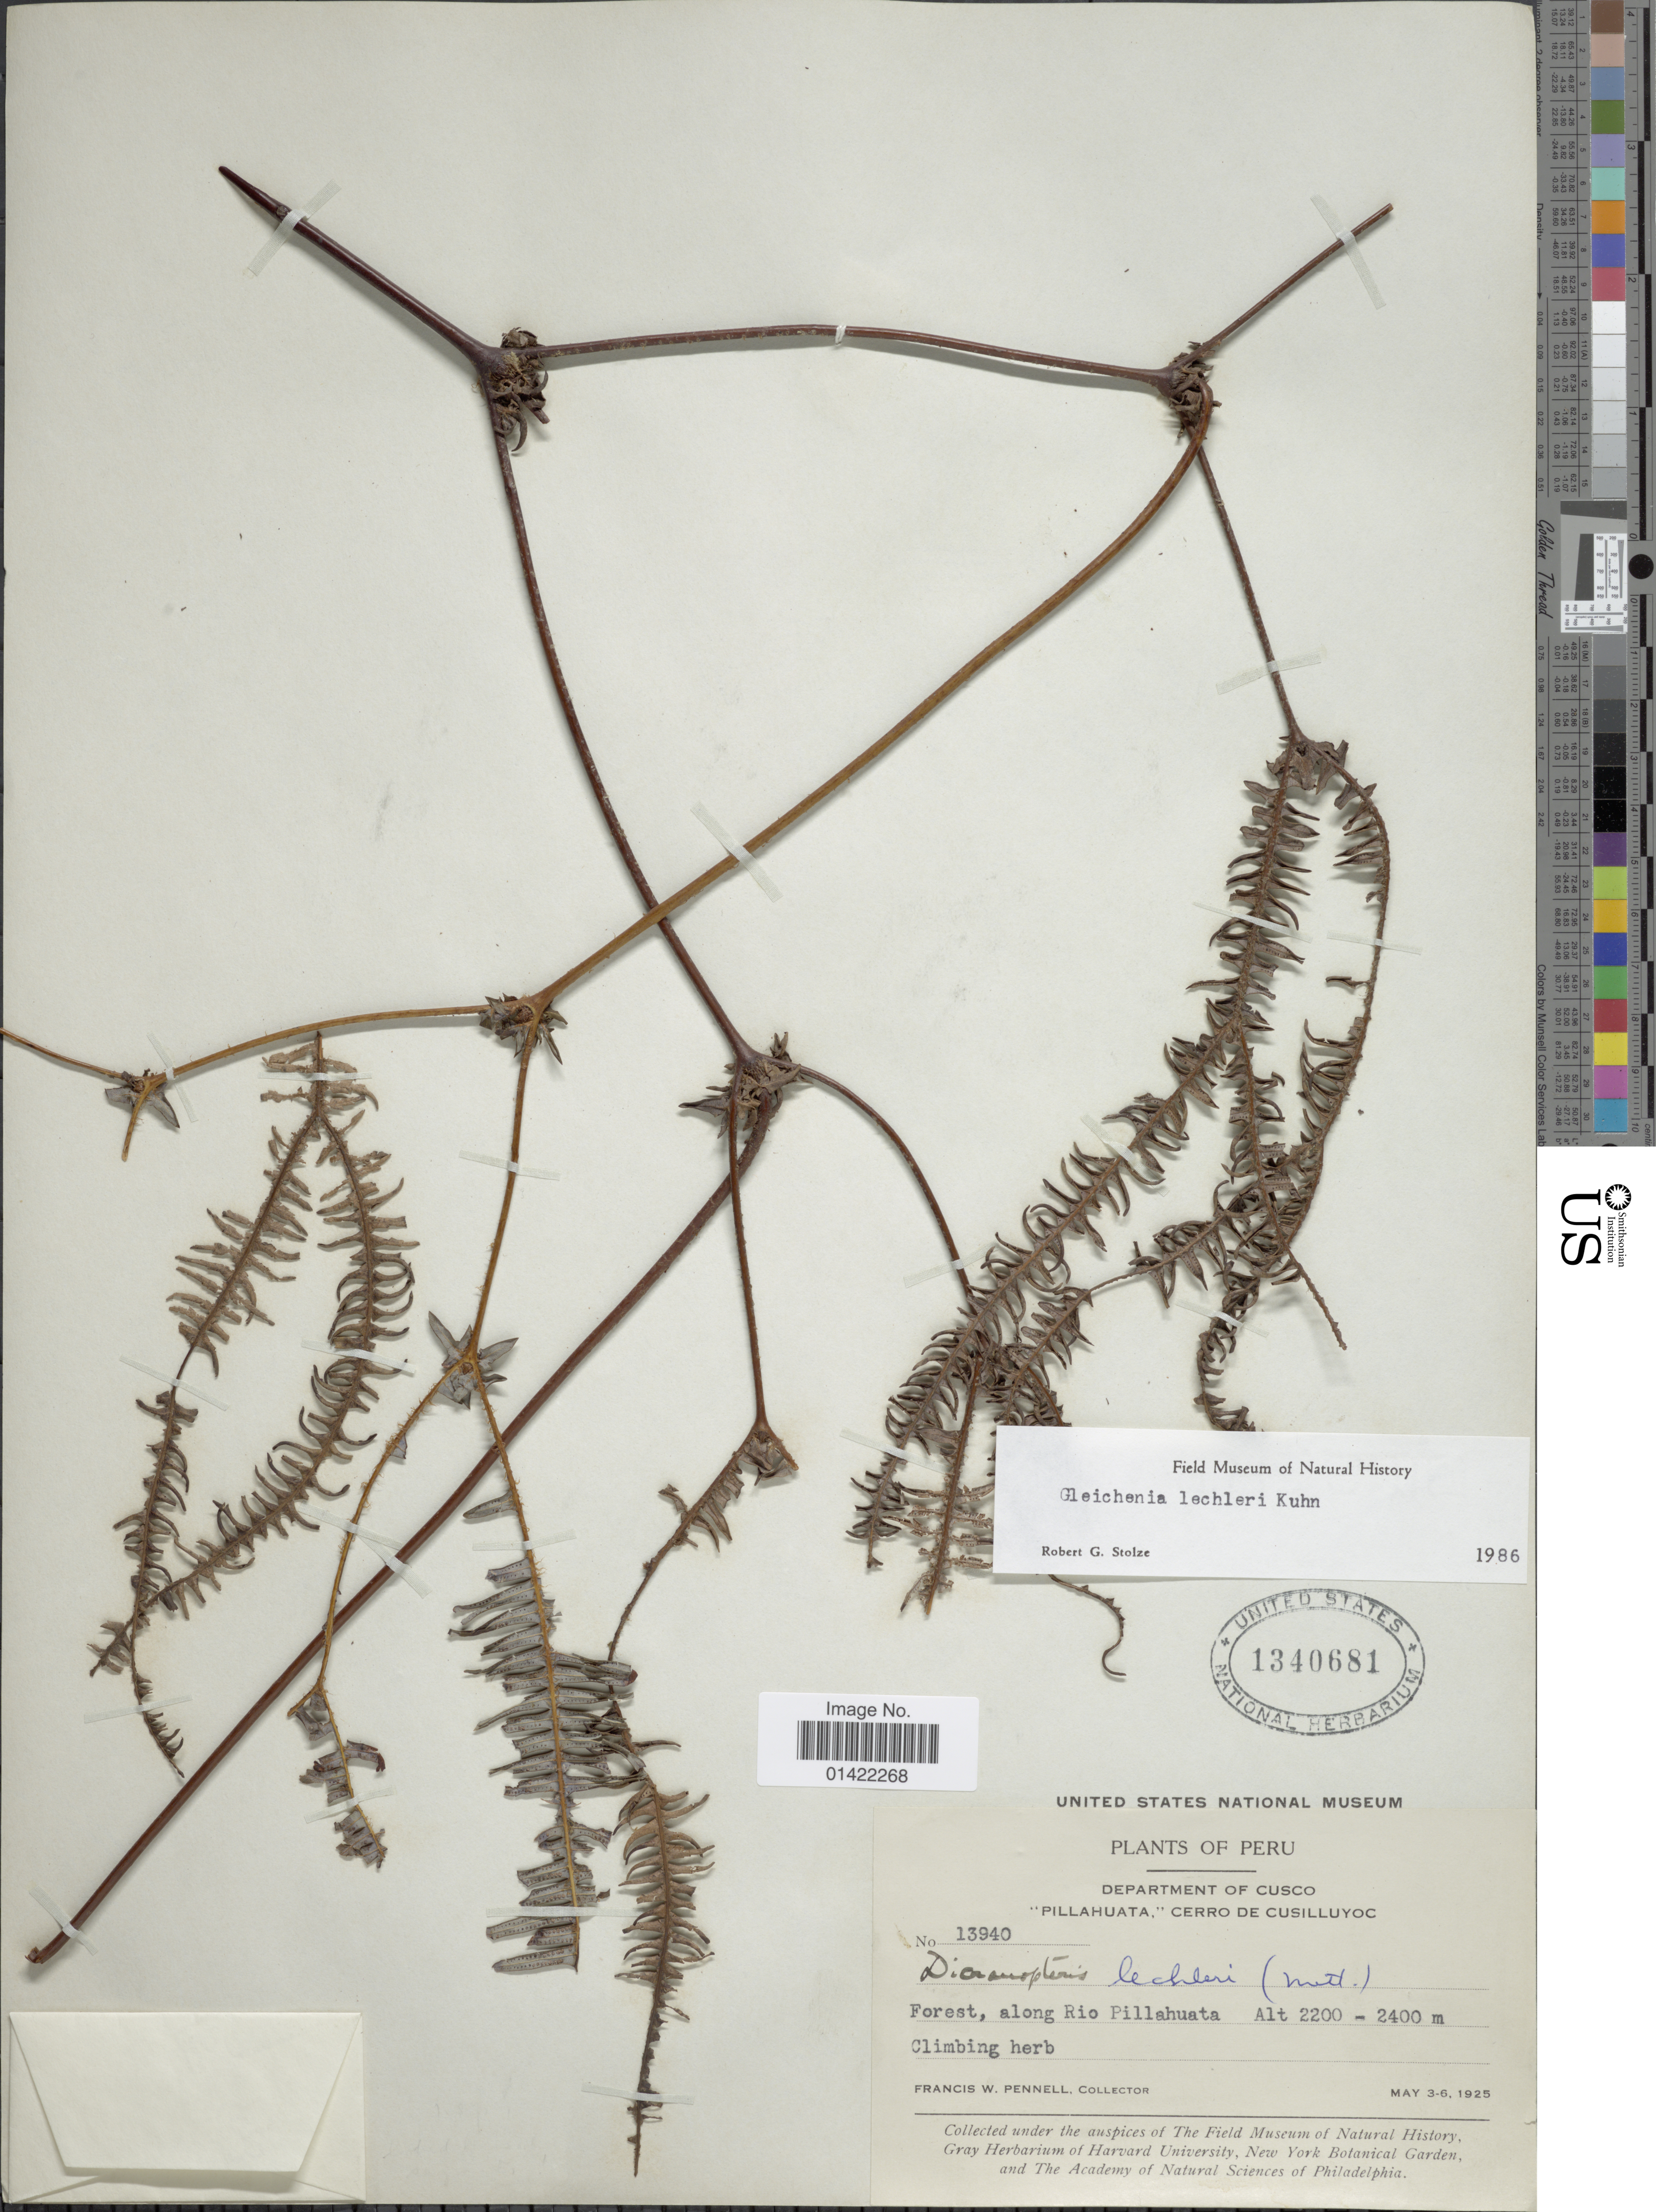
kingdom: Plantae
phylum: Tracheophyta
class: Polypodiopsida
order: Gleicheniales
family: Gleicheniaceae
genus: Sticherus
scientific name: Sticherus lechleri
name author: (Mett. ex Kuhn) Nakai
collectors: F. W. Pennell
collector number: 13940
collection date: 1925-05-03/1925-05-06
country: Peru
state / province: Cusco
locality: Pillahuata,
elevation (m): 2200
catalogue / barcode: US 1340681